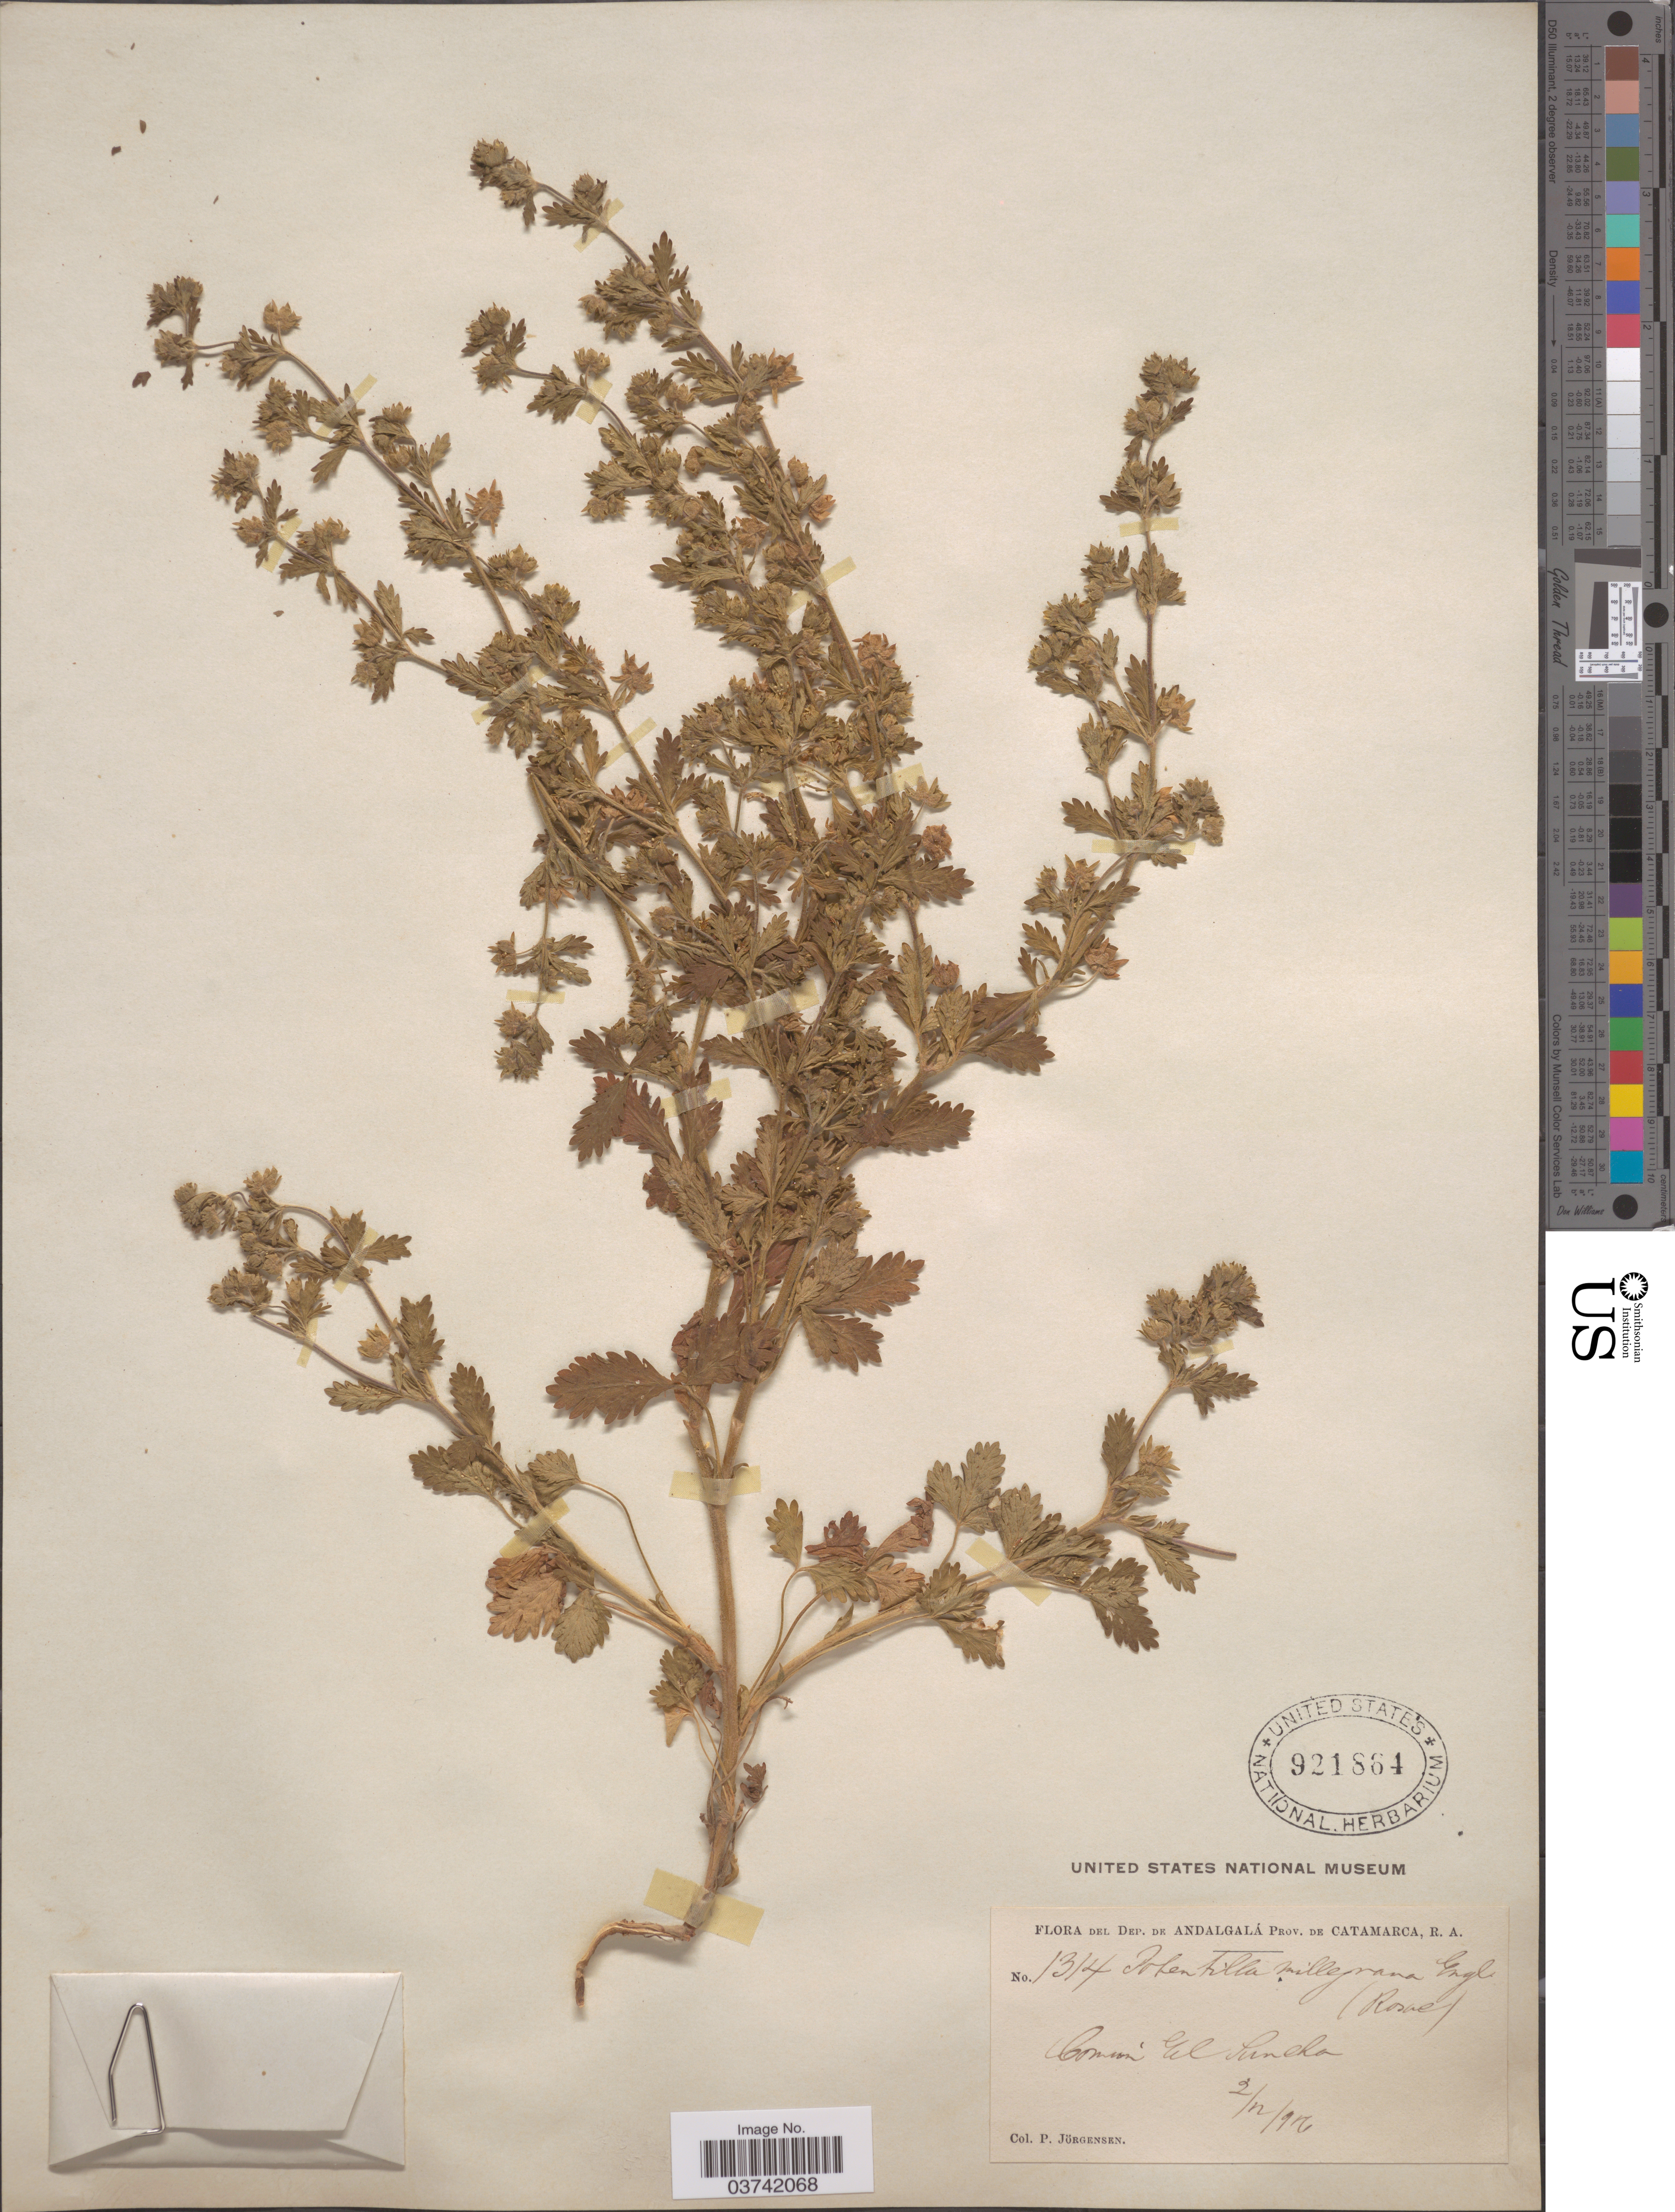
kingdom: Plantae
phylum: Tracheophyta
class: Magnoliopsida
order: Rosales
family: Rosaceae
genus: Potentilla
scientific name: Potentilla millegrana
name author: Engelm. ex Lehm.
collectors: P. Jörgensen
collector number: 1314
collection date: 1916-12-02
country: Argentina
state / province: Catamarca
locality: Dep. de Andalgalá. Común del Luchon.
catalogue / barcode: US 921864